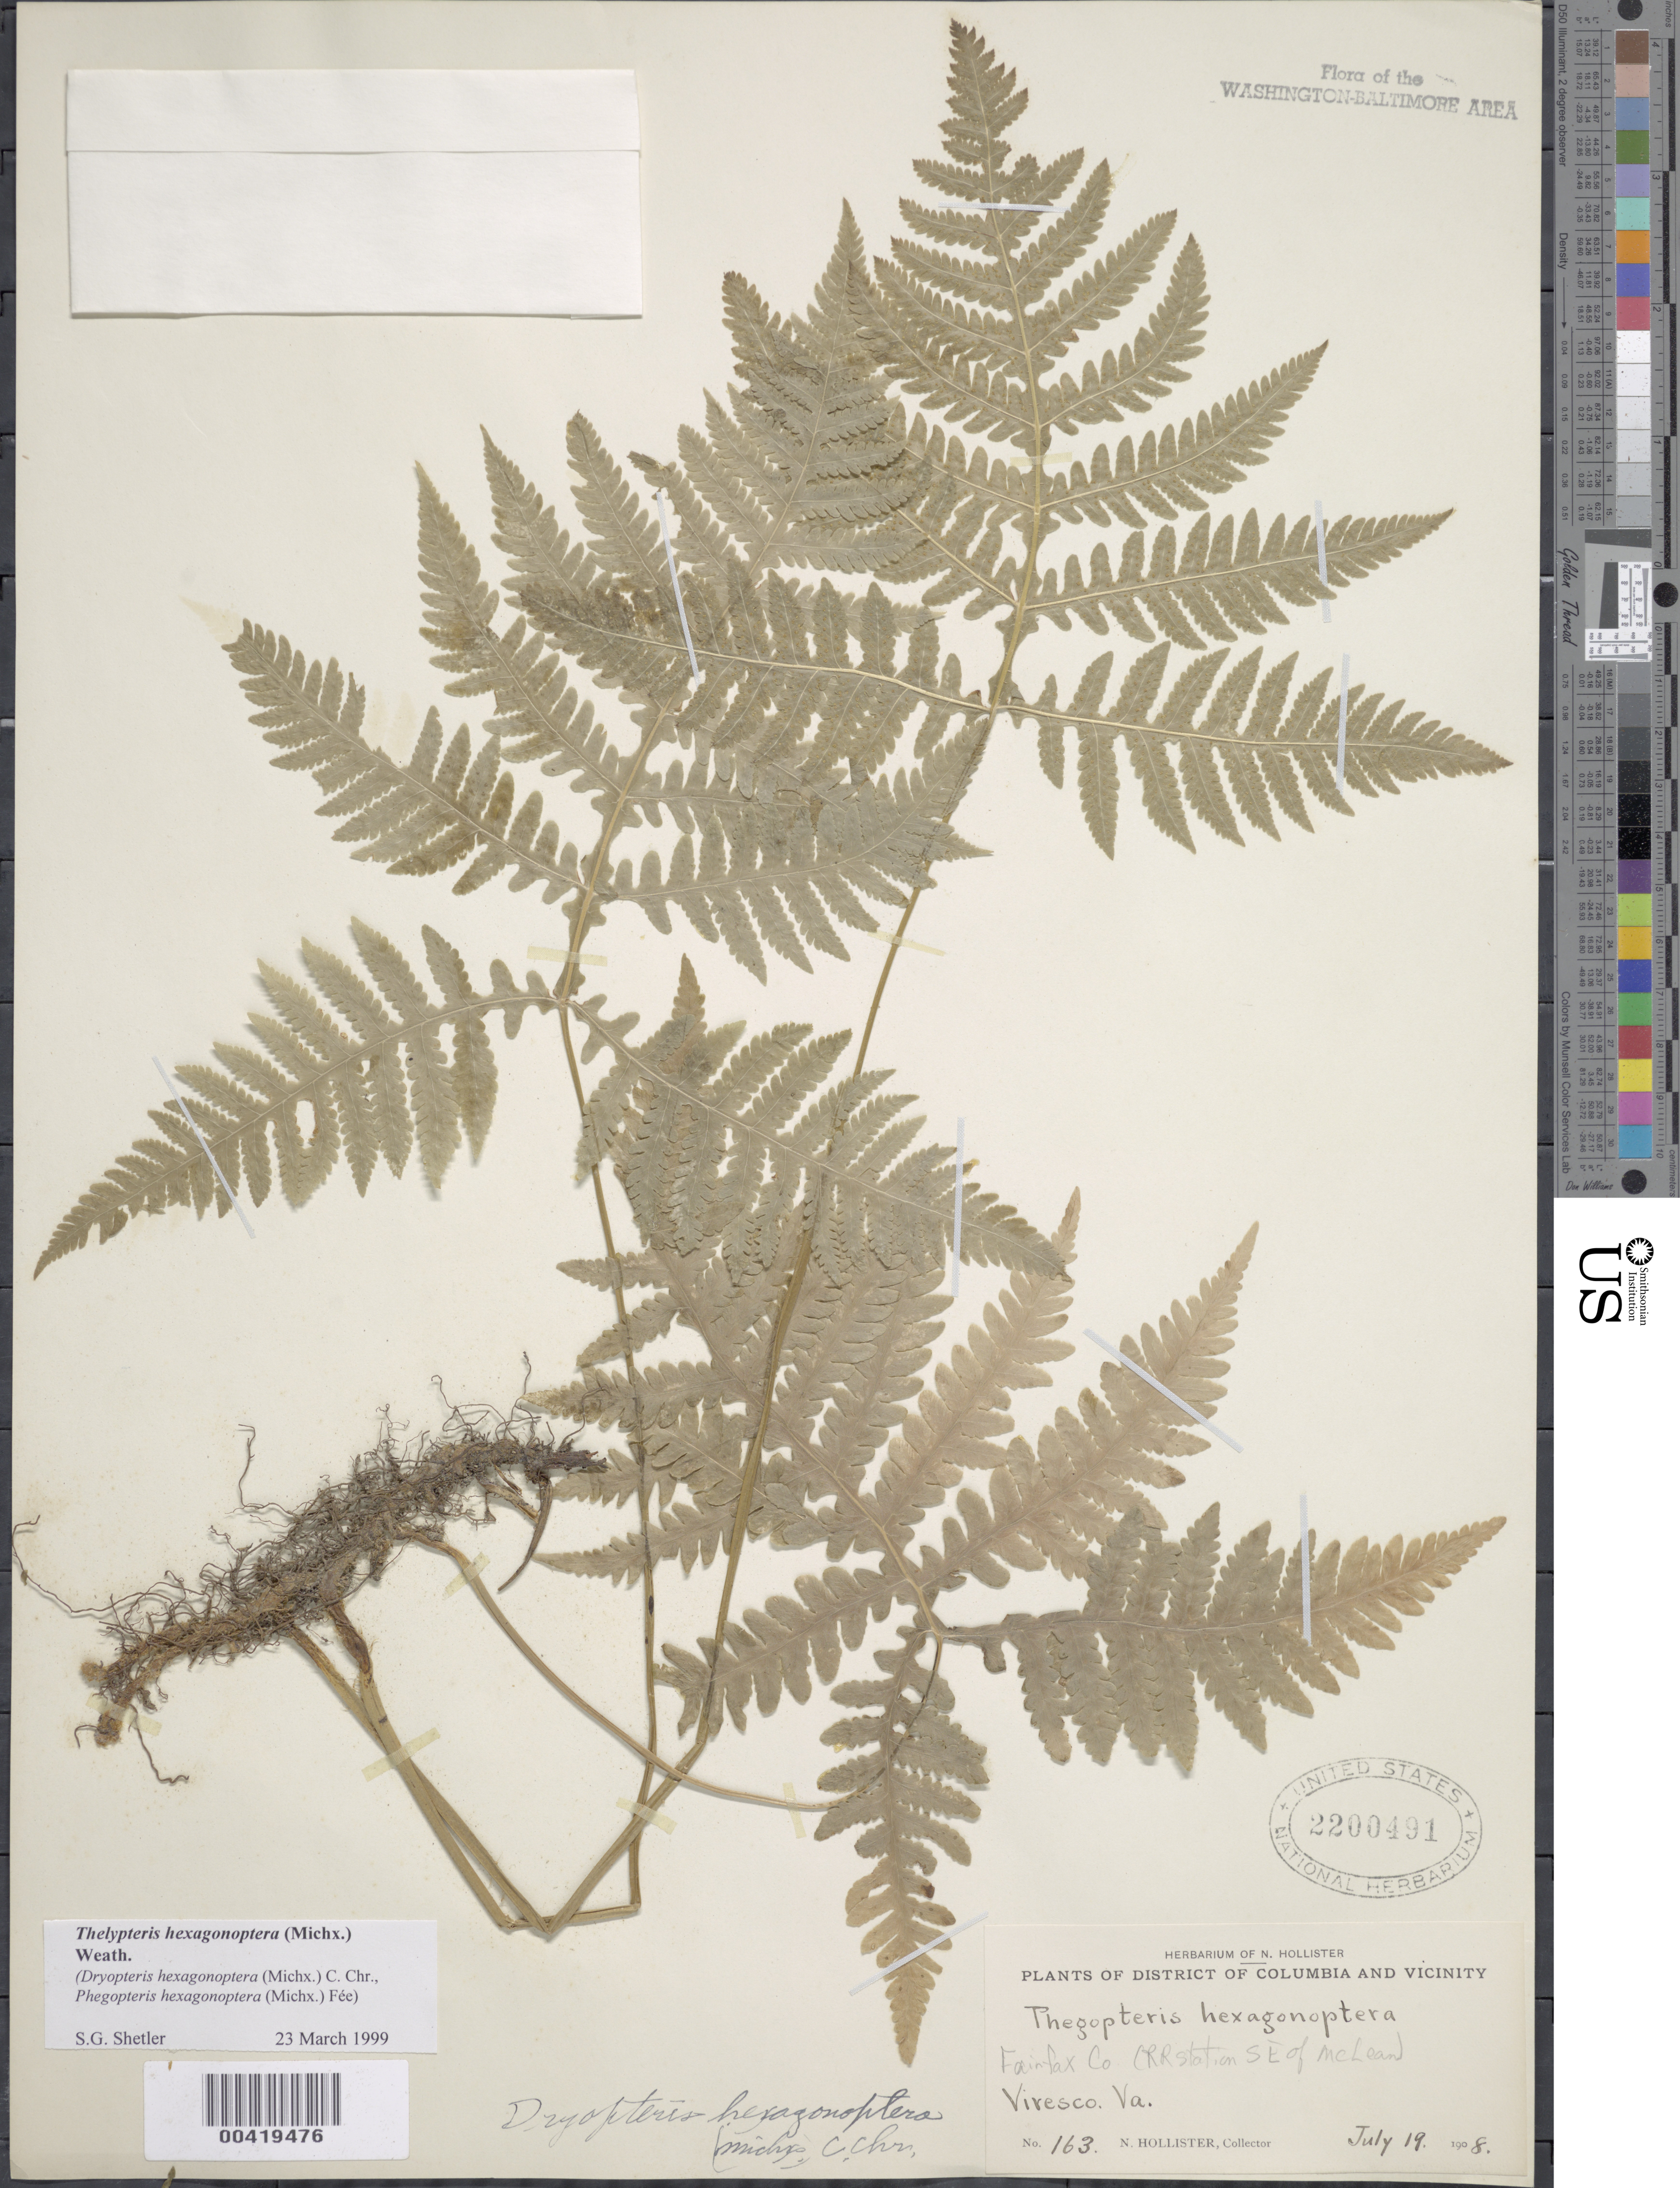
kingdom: Plantae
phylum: Tracheophyta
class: Polypodiopsida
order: Polypodiales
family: Thelypteridaceae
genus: Phegopteris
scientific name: Phegopteris hexagonoptera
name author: (Michx.) Fée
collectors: N. Hollister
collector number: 163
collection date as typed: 19 Jul 1908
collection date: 1908-07-19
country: United States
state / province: Virginia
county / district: Fairfax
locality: Viresco, (RR Station SE of Mclean)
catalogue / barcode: US 2200491